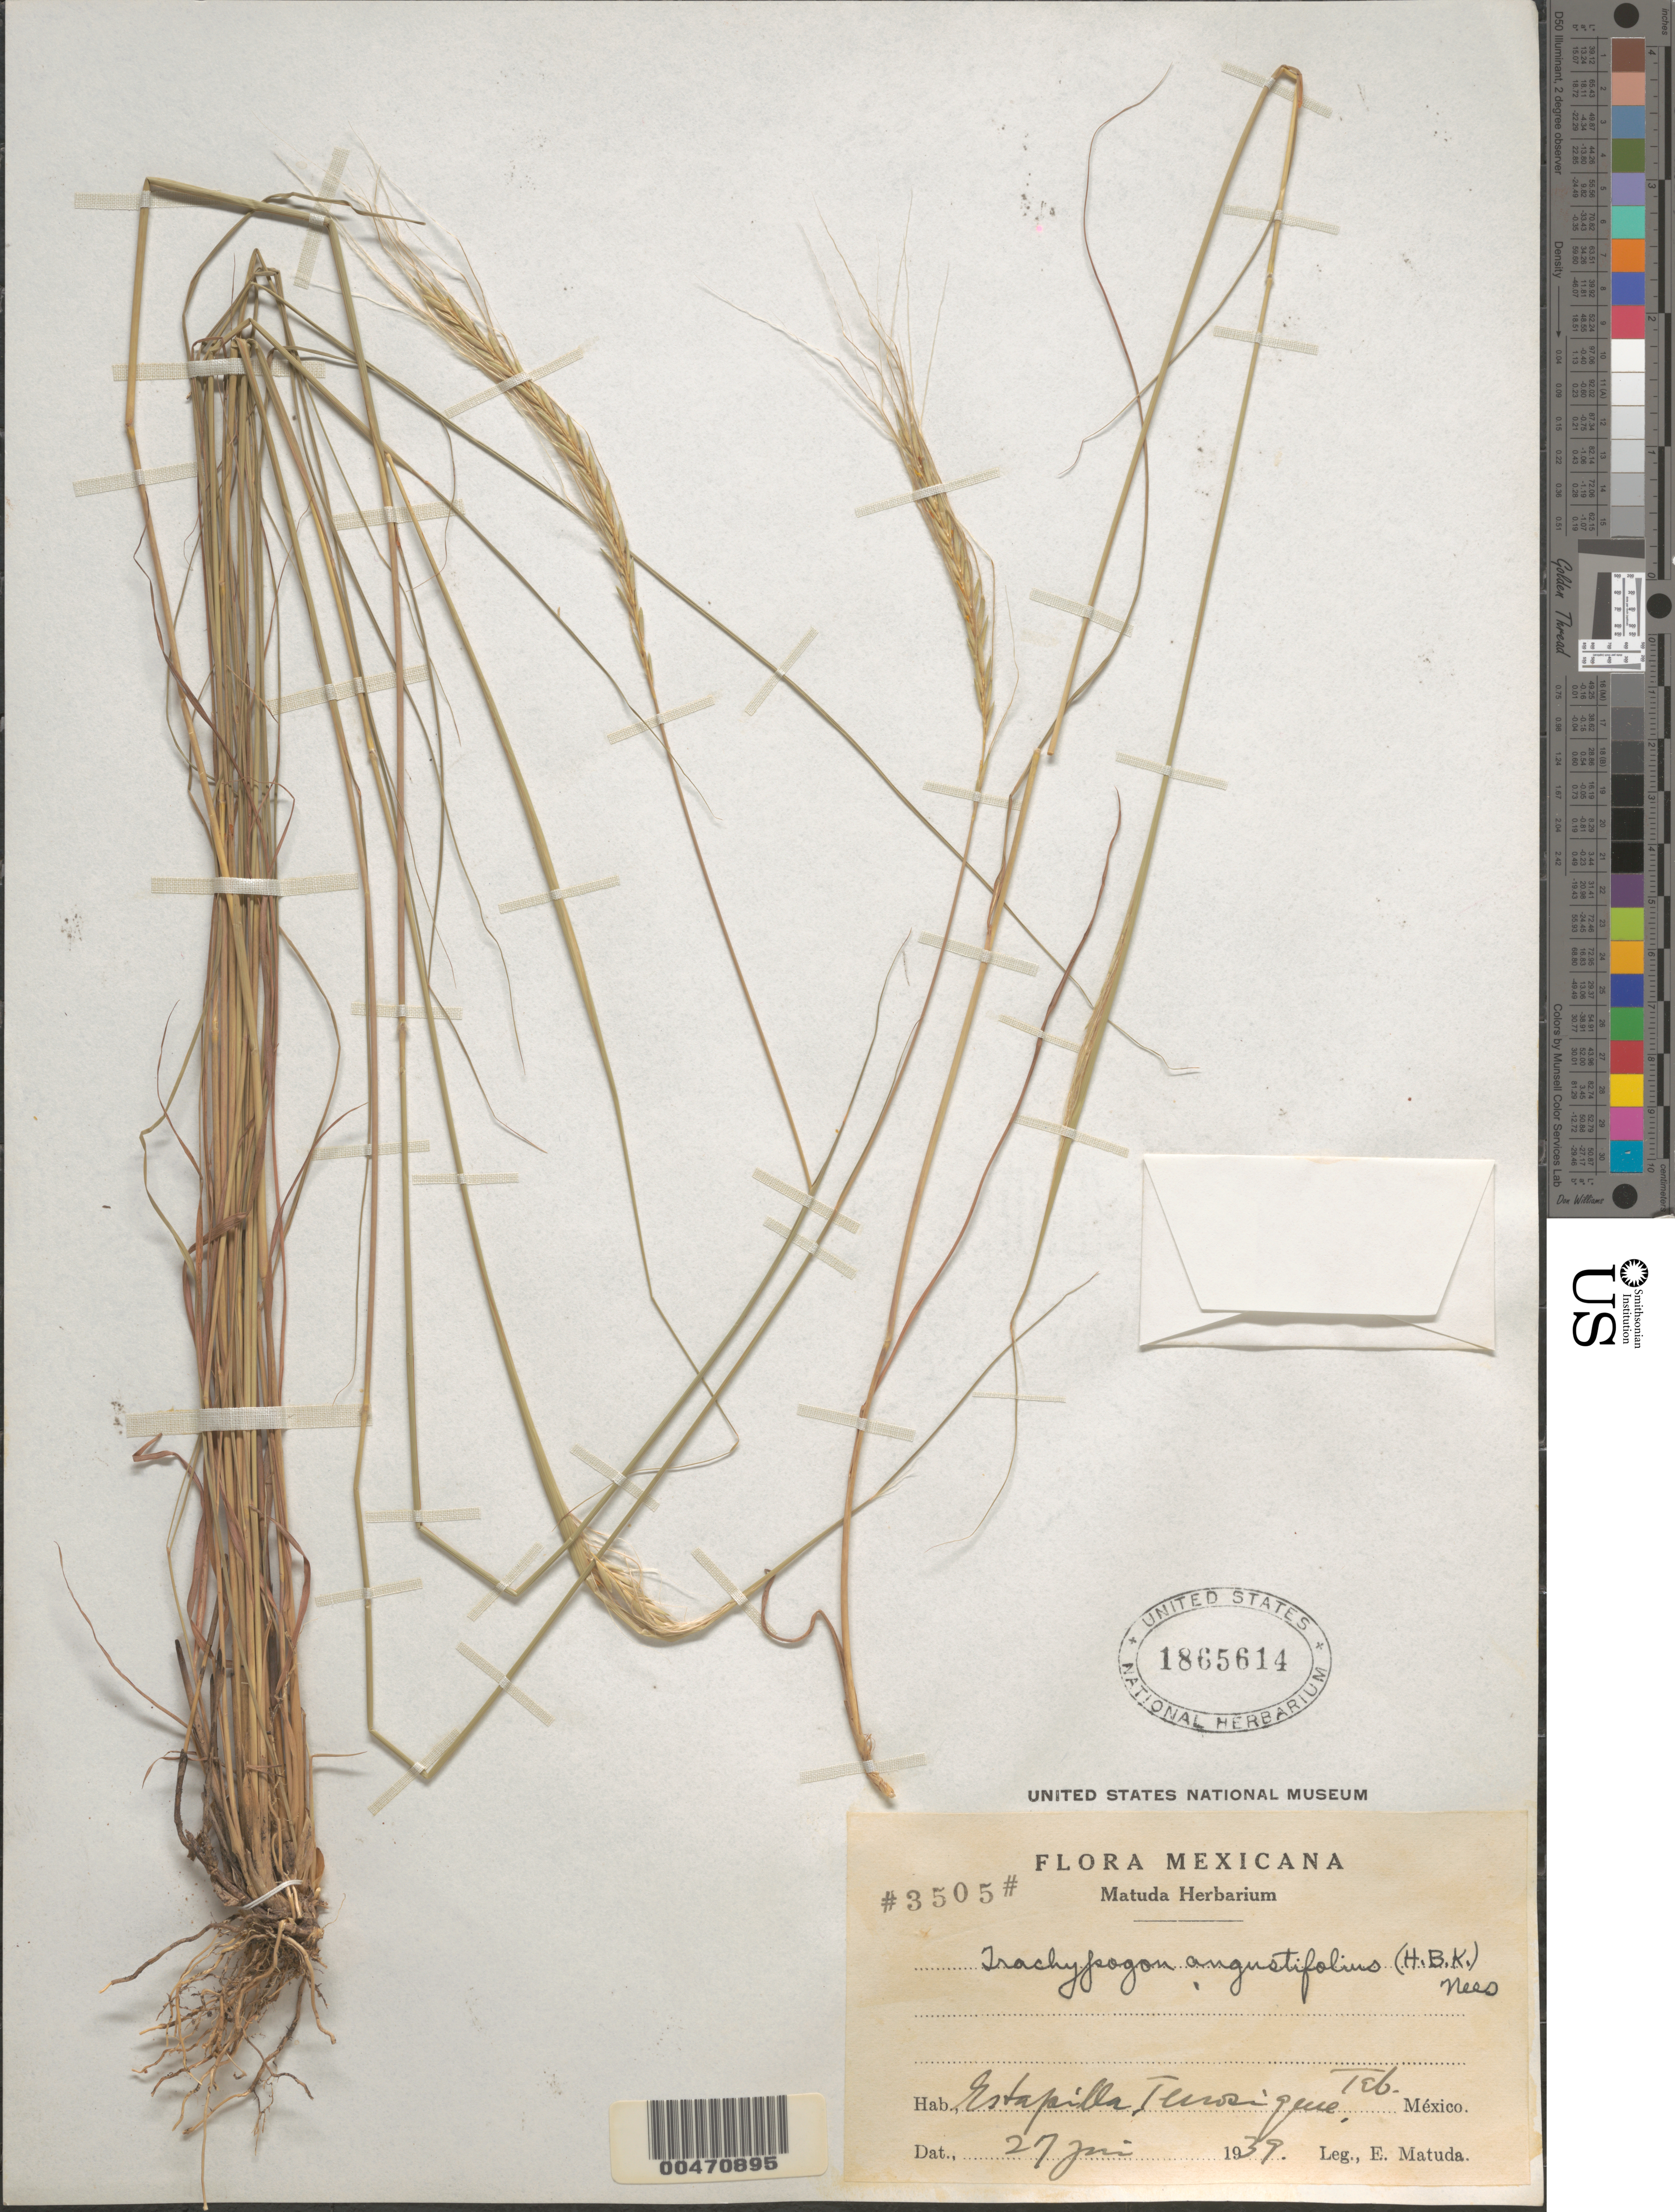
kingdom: Plantae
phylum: Tracheophyta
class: Liliopsida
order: Poales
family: Poaceae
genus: Trachypogon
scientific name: Trachypogon angustifolius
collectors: E. Matuda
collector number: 3505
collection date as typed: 27 Jun 1939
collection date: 1939-06-27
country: Mexico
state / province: Tabasco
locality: Estapilla, Tenosique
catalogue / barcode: US 1865614